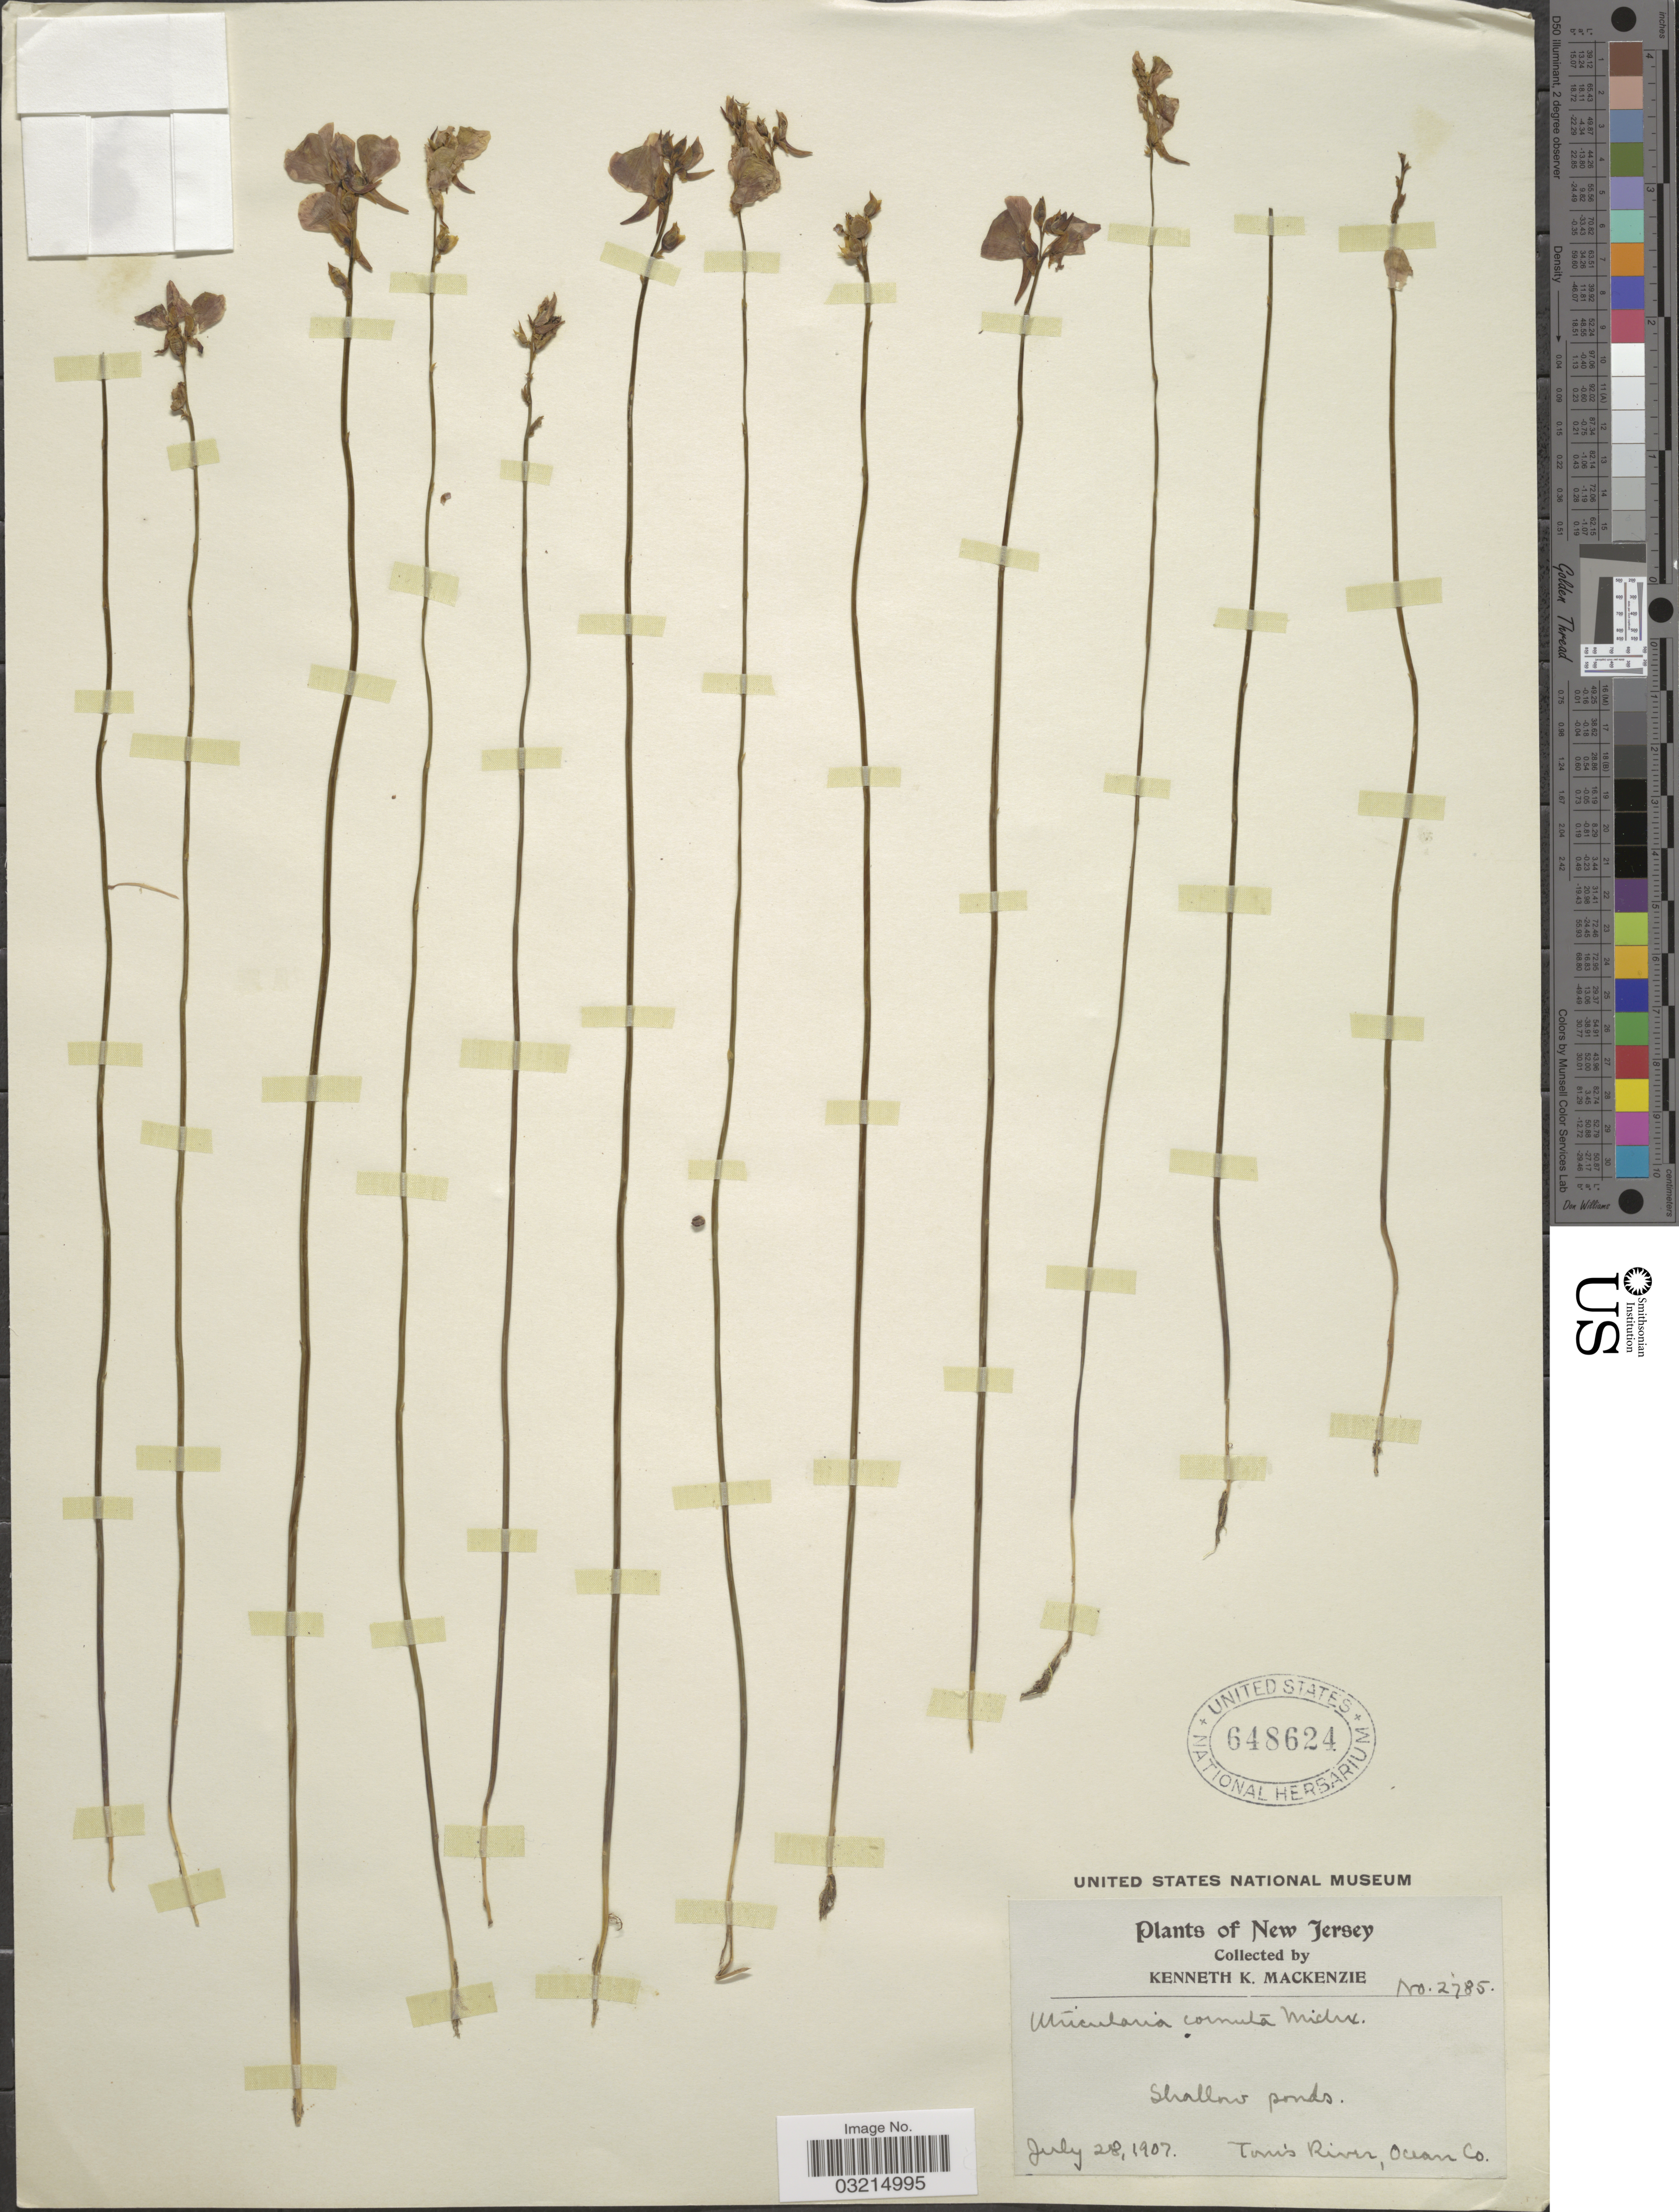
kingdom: Plantae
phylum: Tracheophyta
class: Magnoliopsida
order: Lamiales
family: Lentibulariaceae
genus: Utricularia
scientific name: Utricularia cornuta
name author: Michx.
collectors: K. K. Mackenzie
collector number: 2785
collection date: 1907-07-28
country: United States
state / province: New Jersey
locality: Shallow ponds. Tom's River, Ocean Co.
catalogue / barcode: US 648624